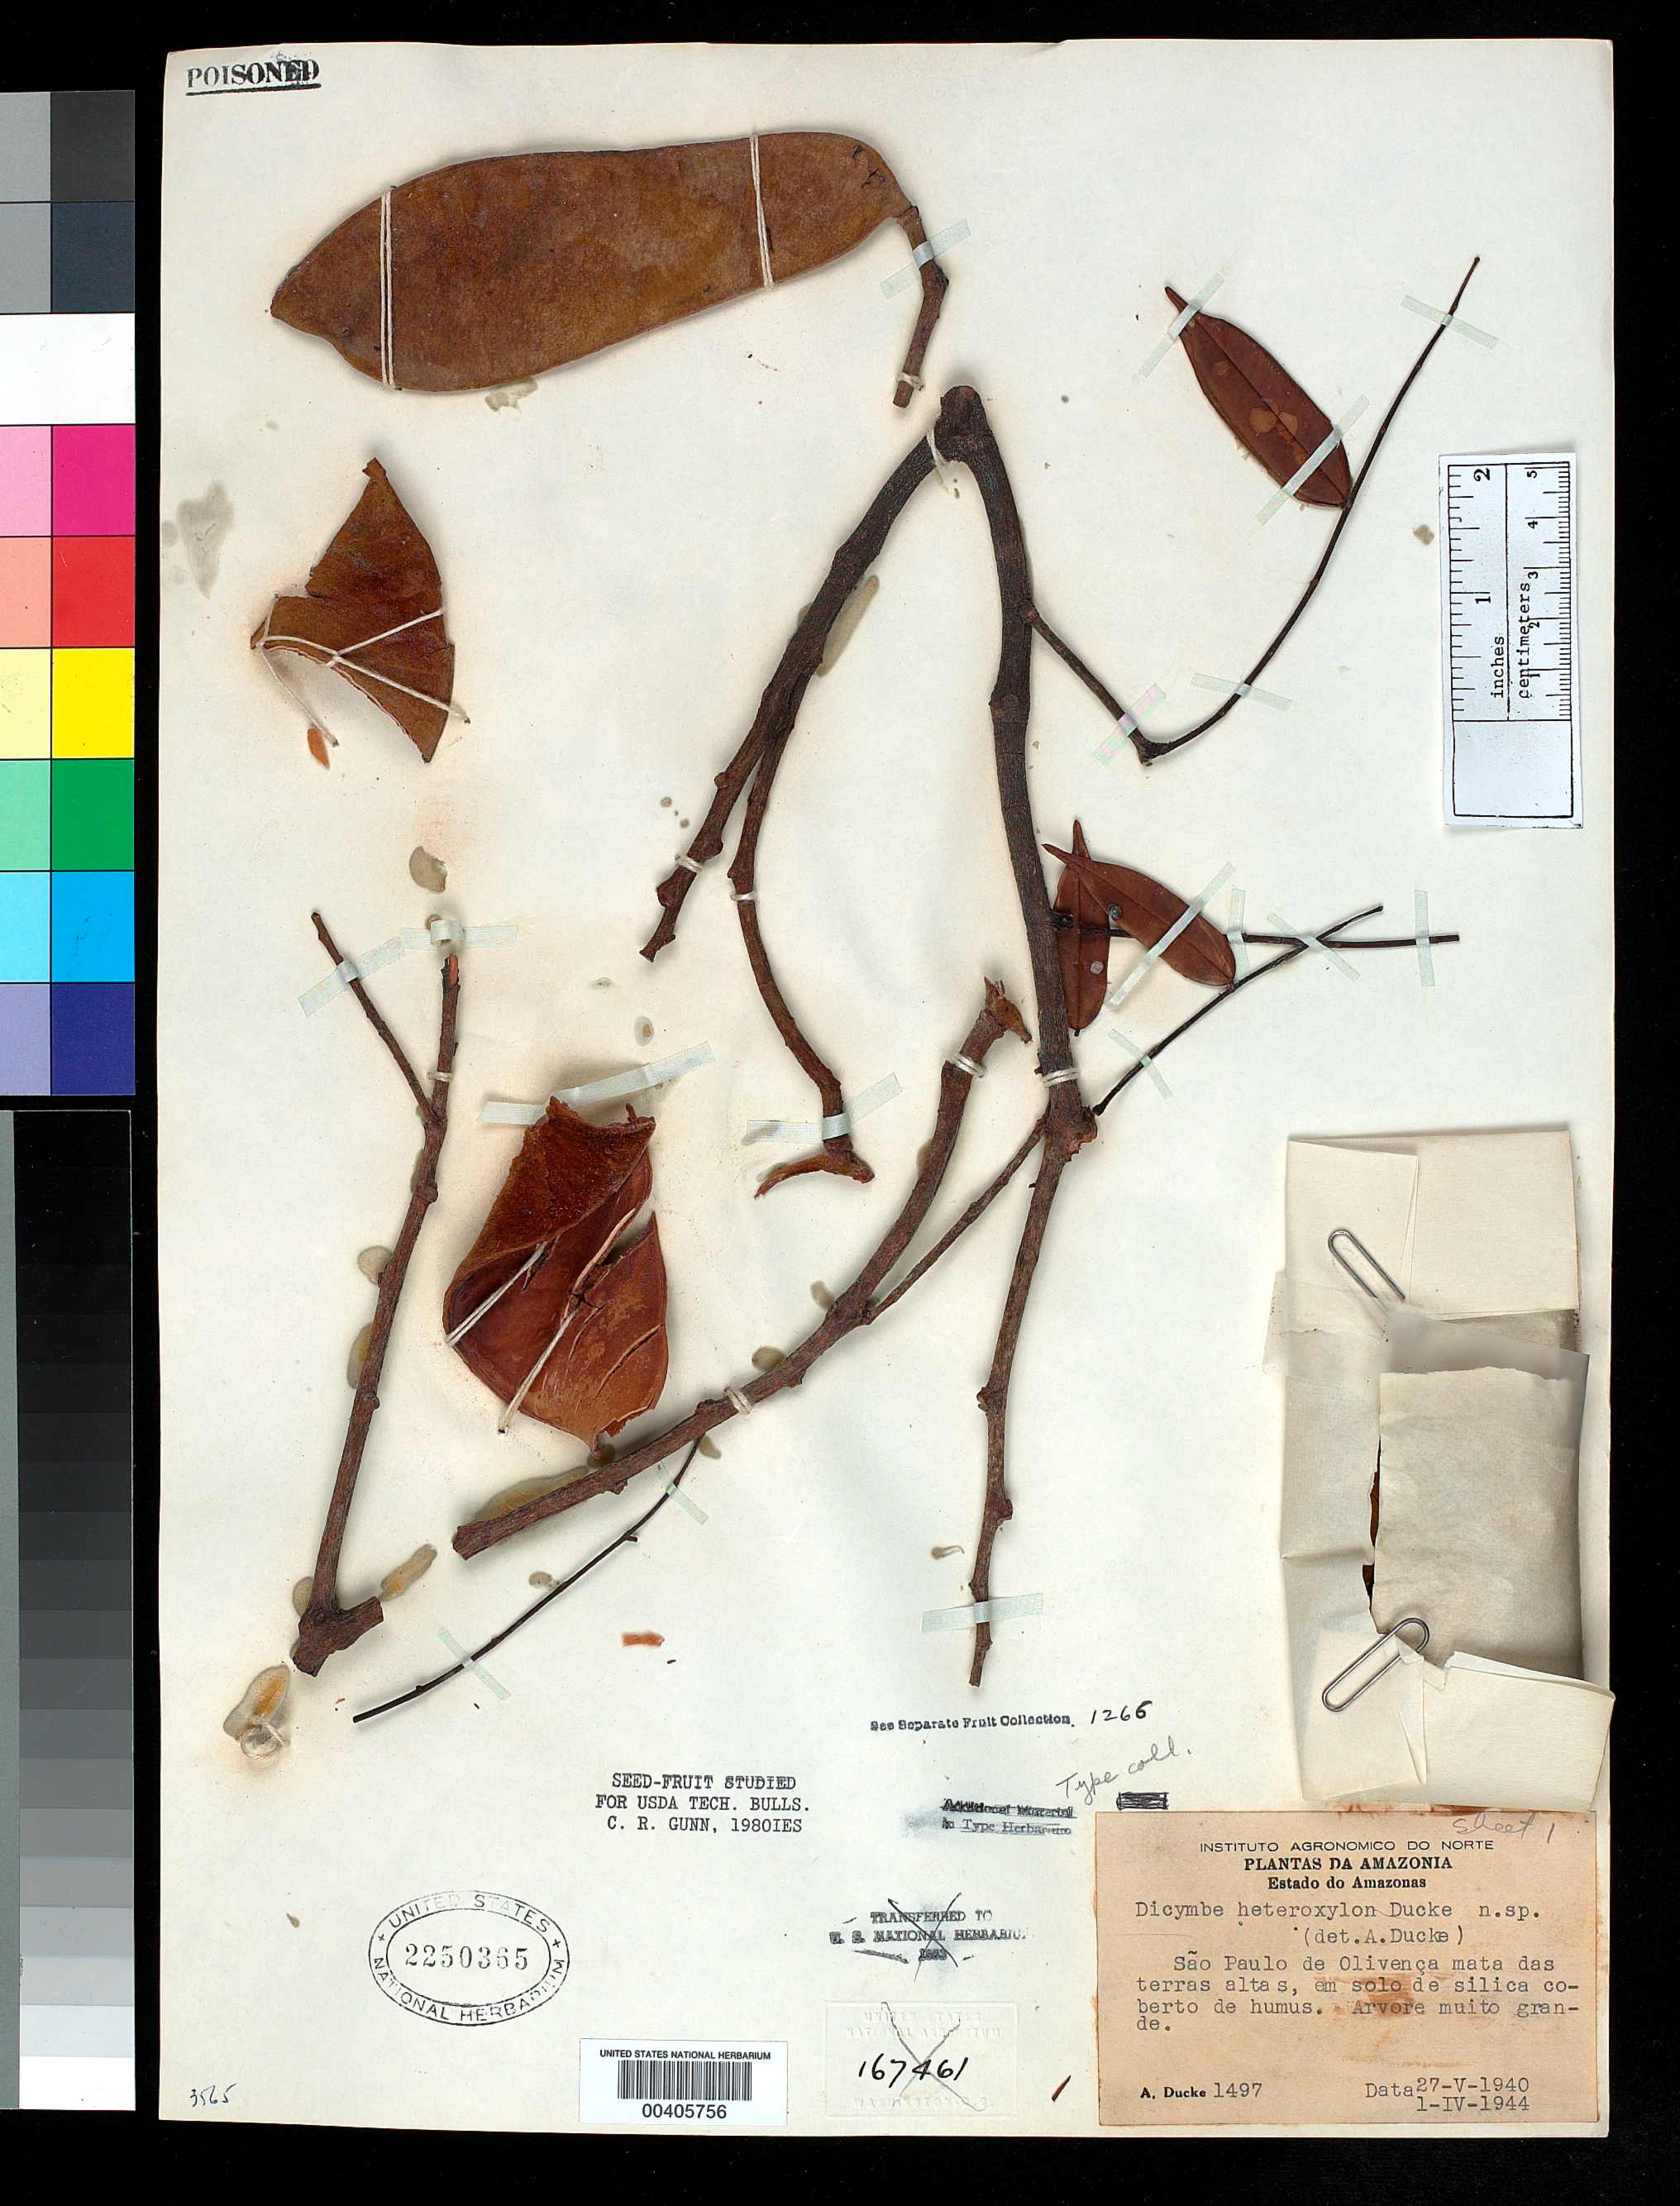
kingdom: Plantae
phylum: Tracheophyta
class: Magnoliopsida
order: Fabales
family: Fabaceae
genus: Dicymbe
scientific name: Dicymbe heteroxylon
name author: Ducke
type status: Isosyntype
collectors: A. Ducke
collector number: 1497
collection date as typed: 27-V-1940 / 1-IV-1944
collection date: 1940-05-27,1944-04-01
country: Brazil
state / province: Amazonas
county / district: São Paulo de Olivença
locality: Estado do Amazonas. São Paulo de Olivença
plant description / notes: Specimen ex herb. United States National Arboretum, transferred to U.S. National Herbarium, 1953; See separate fruit collection 1265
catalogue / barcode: US 2250365